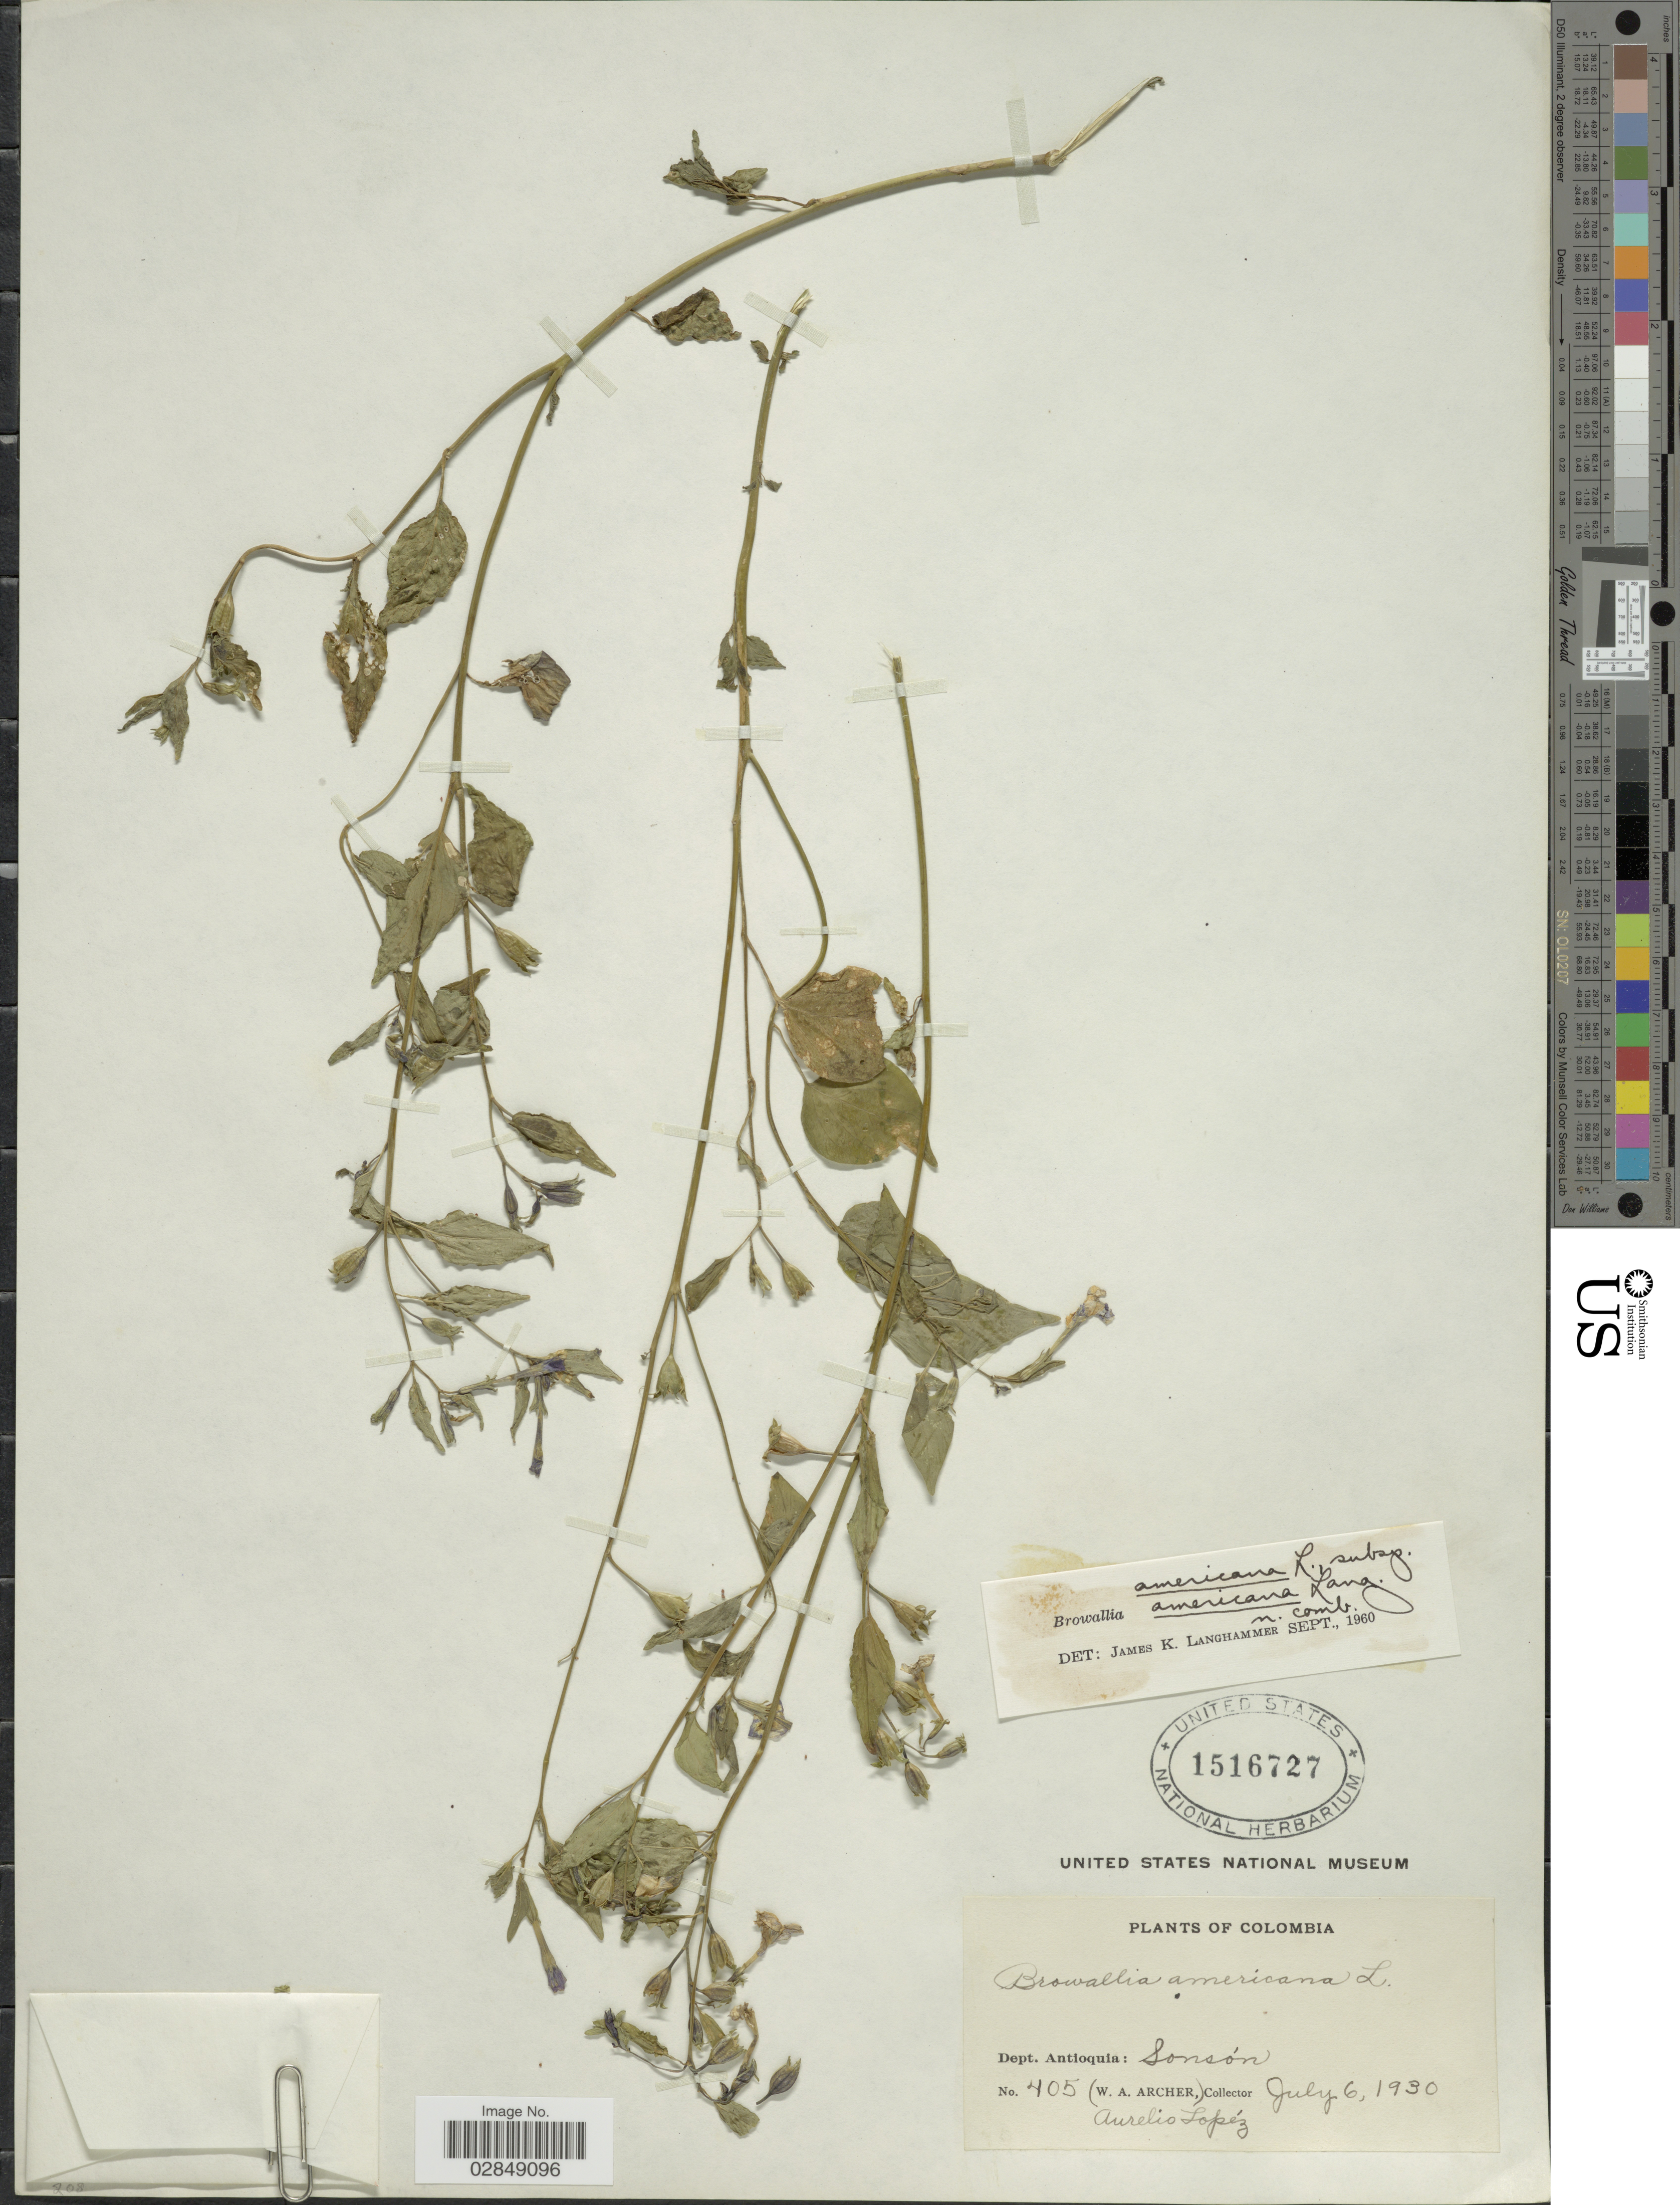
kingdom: Plantae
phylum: Tracheophyta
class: Magnoliopsida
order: Solanales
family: Solanaceae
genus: Browallia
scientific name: Browallia americana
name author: L.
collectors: W. Archer & A. Lopez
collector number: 405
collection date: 1930-07-06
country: Colombia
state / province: Antioquia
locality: Dept. Antioquia: Sonsón.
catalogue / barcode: US 1516727